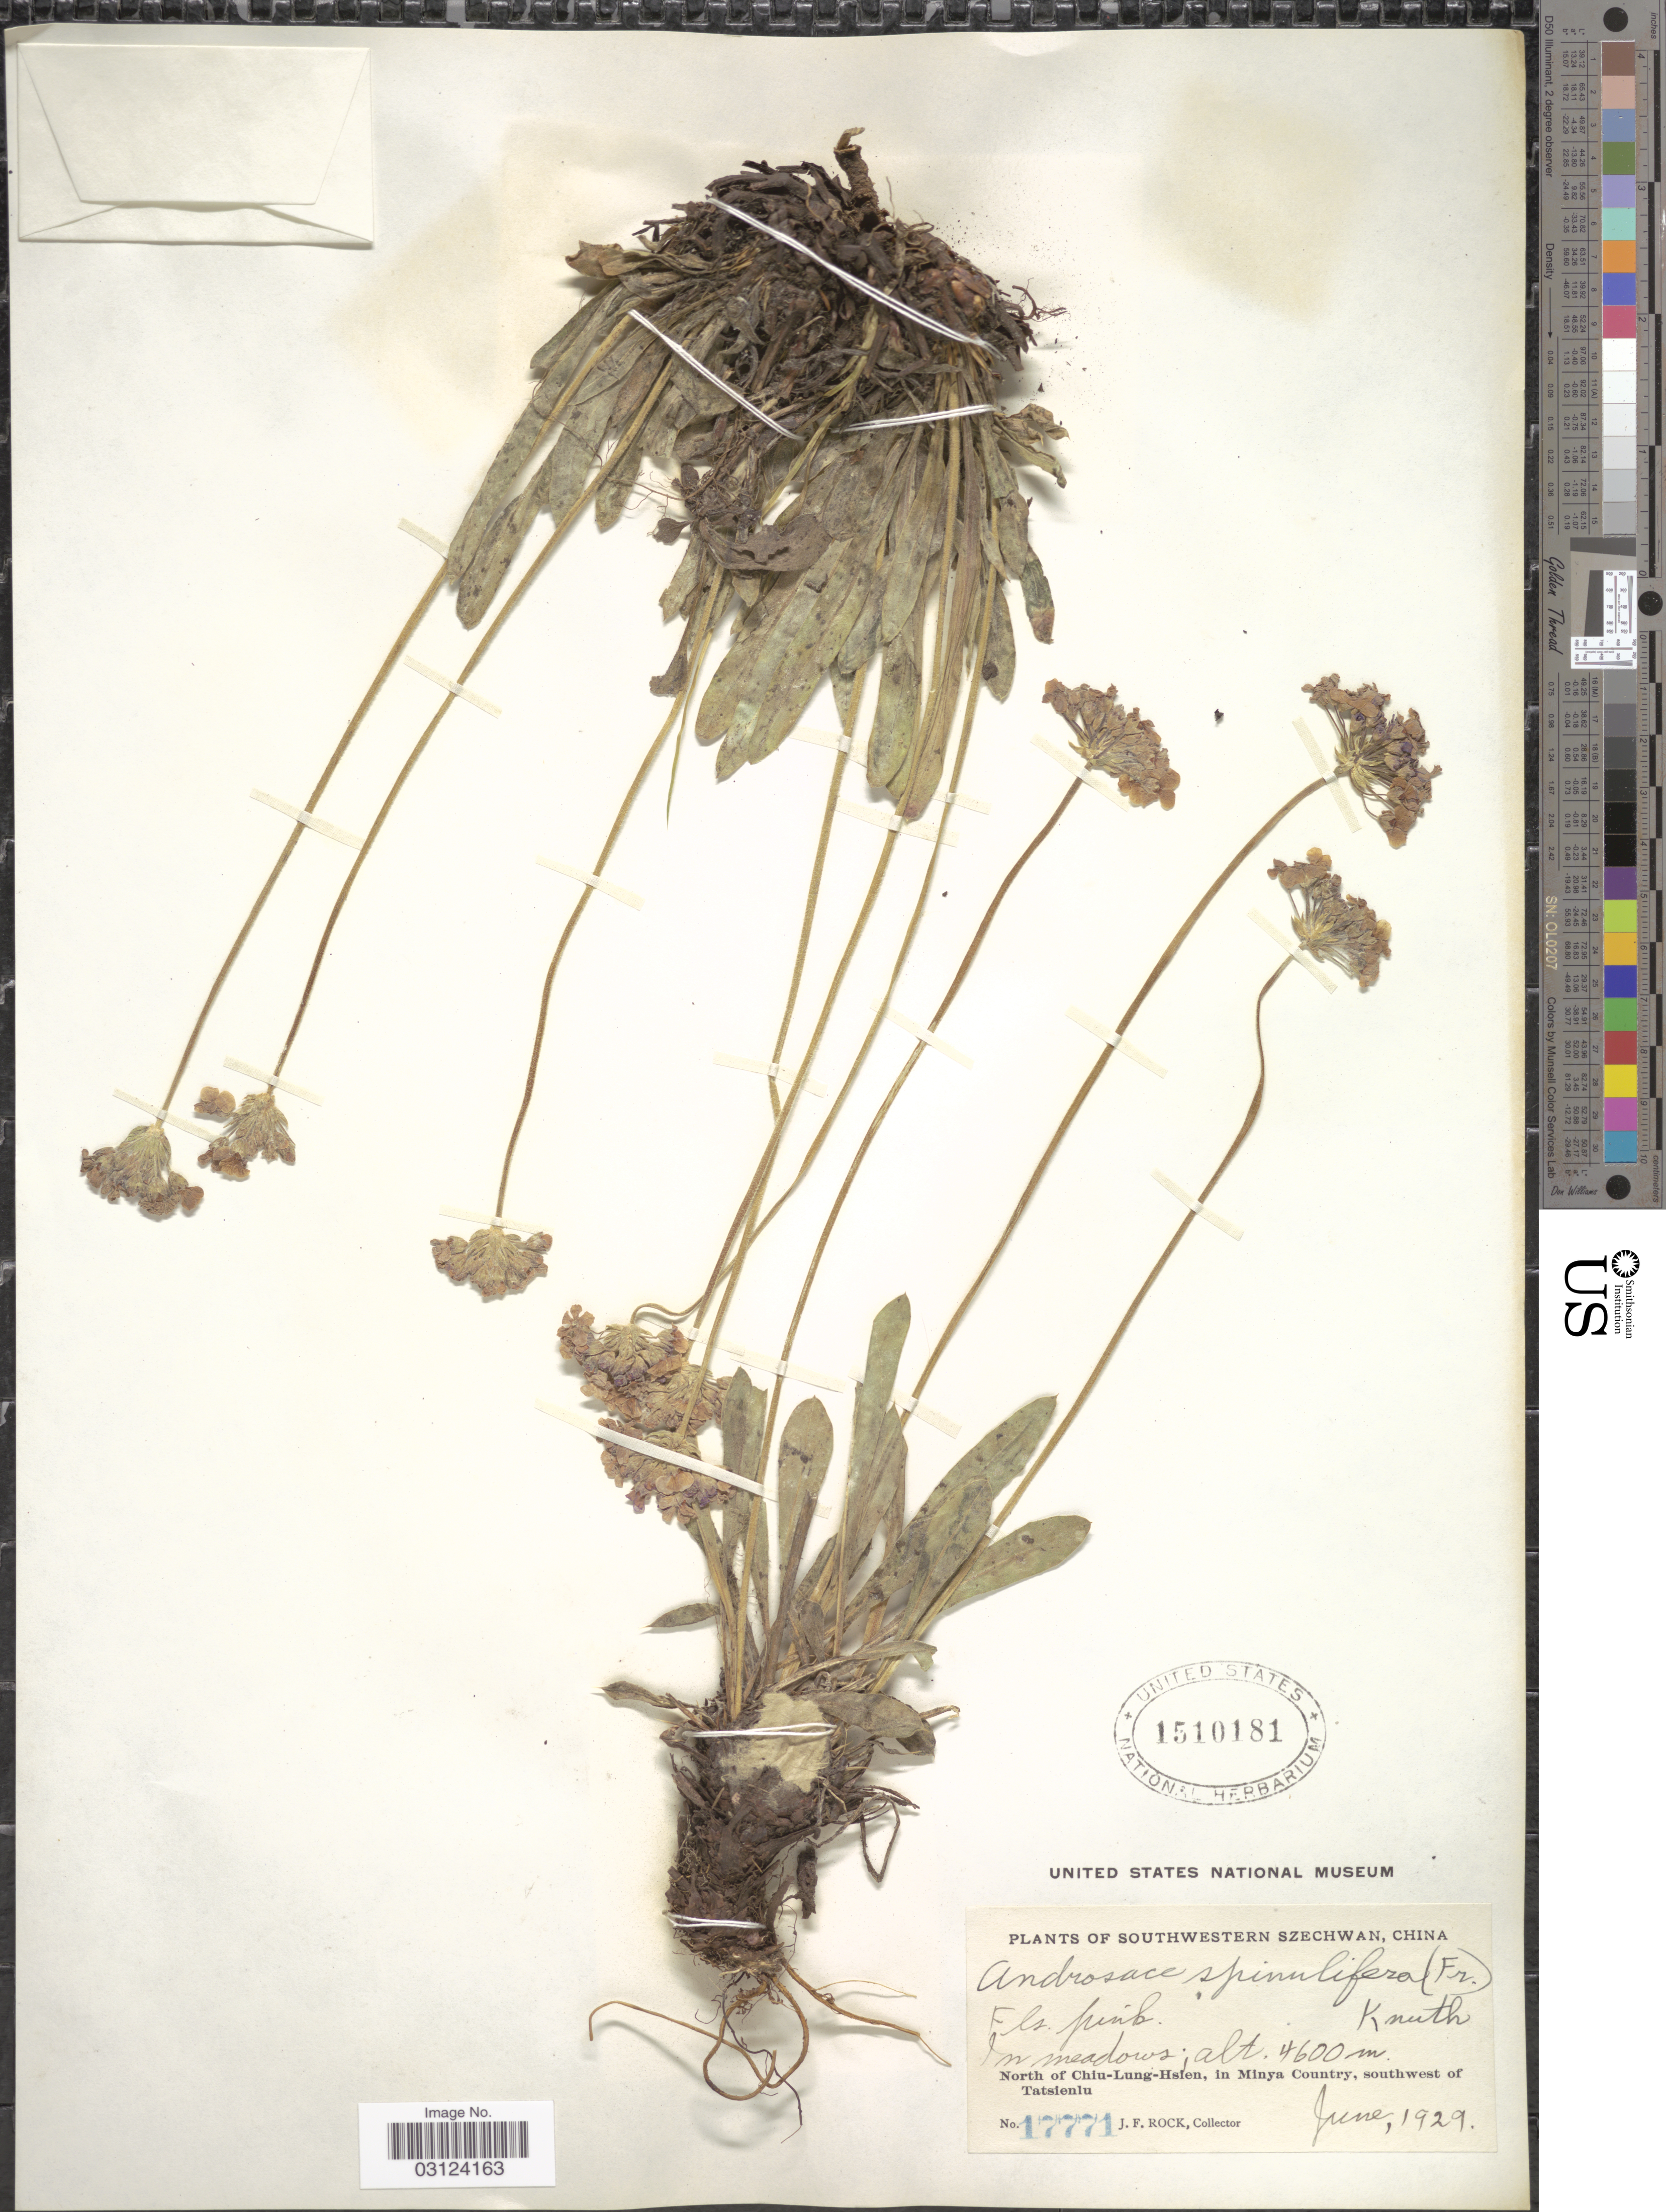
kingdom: Plantae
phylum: Tracheophyta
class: Magnoliopsida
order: Ericales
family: Primulaceae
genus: Androsace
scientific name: Androsace spinulifera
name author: (Franch.) R. Knuth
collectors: J. Rock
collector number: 17771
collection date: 1929-06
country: China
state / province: Sichuan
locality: Southwestern Szechwan, North of Chiu-Lung-Hsien, in Minya Country, southwest of Tatsienlu.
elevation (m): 4600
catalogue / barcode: US 1510181